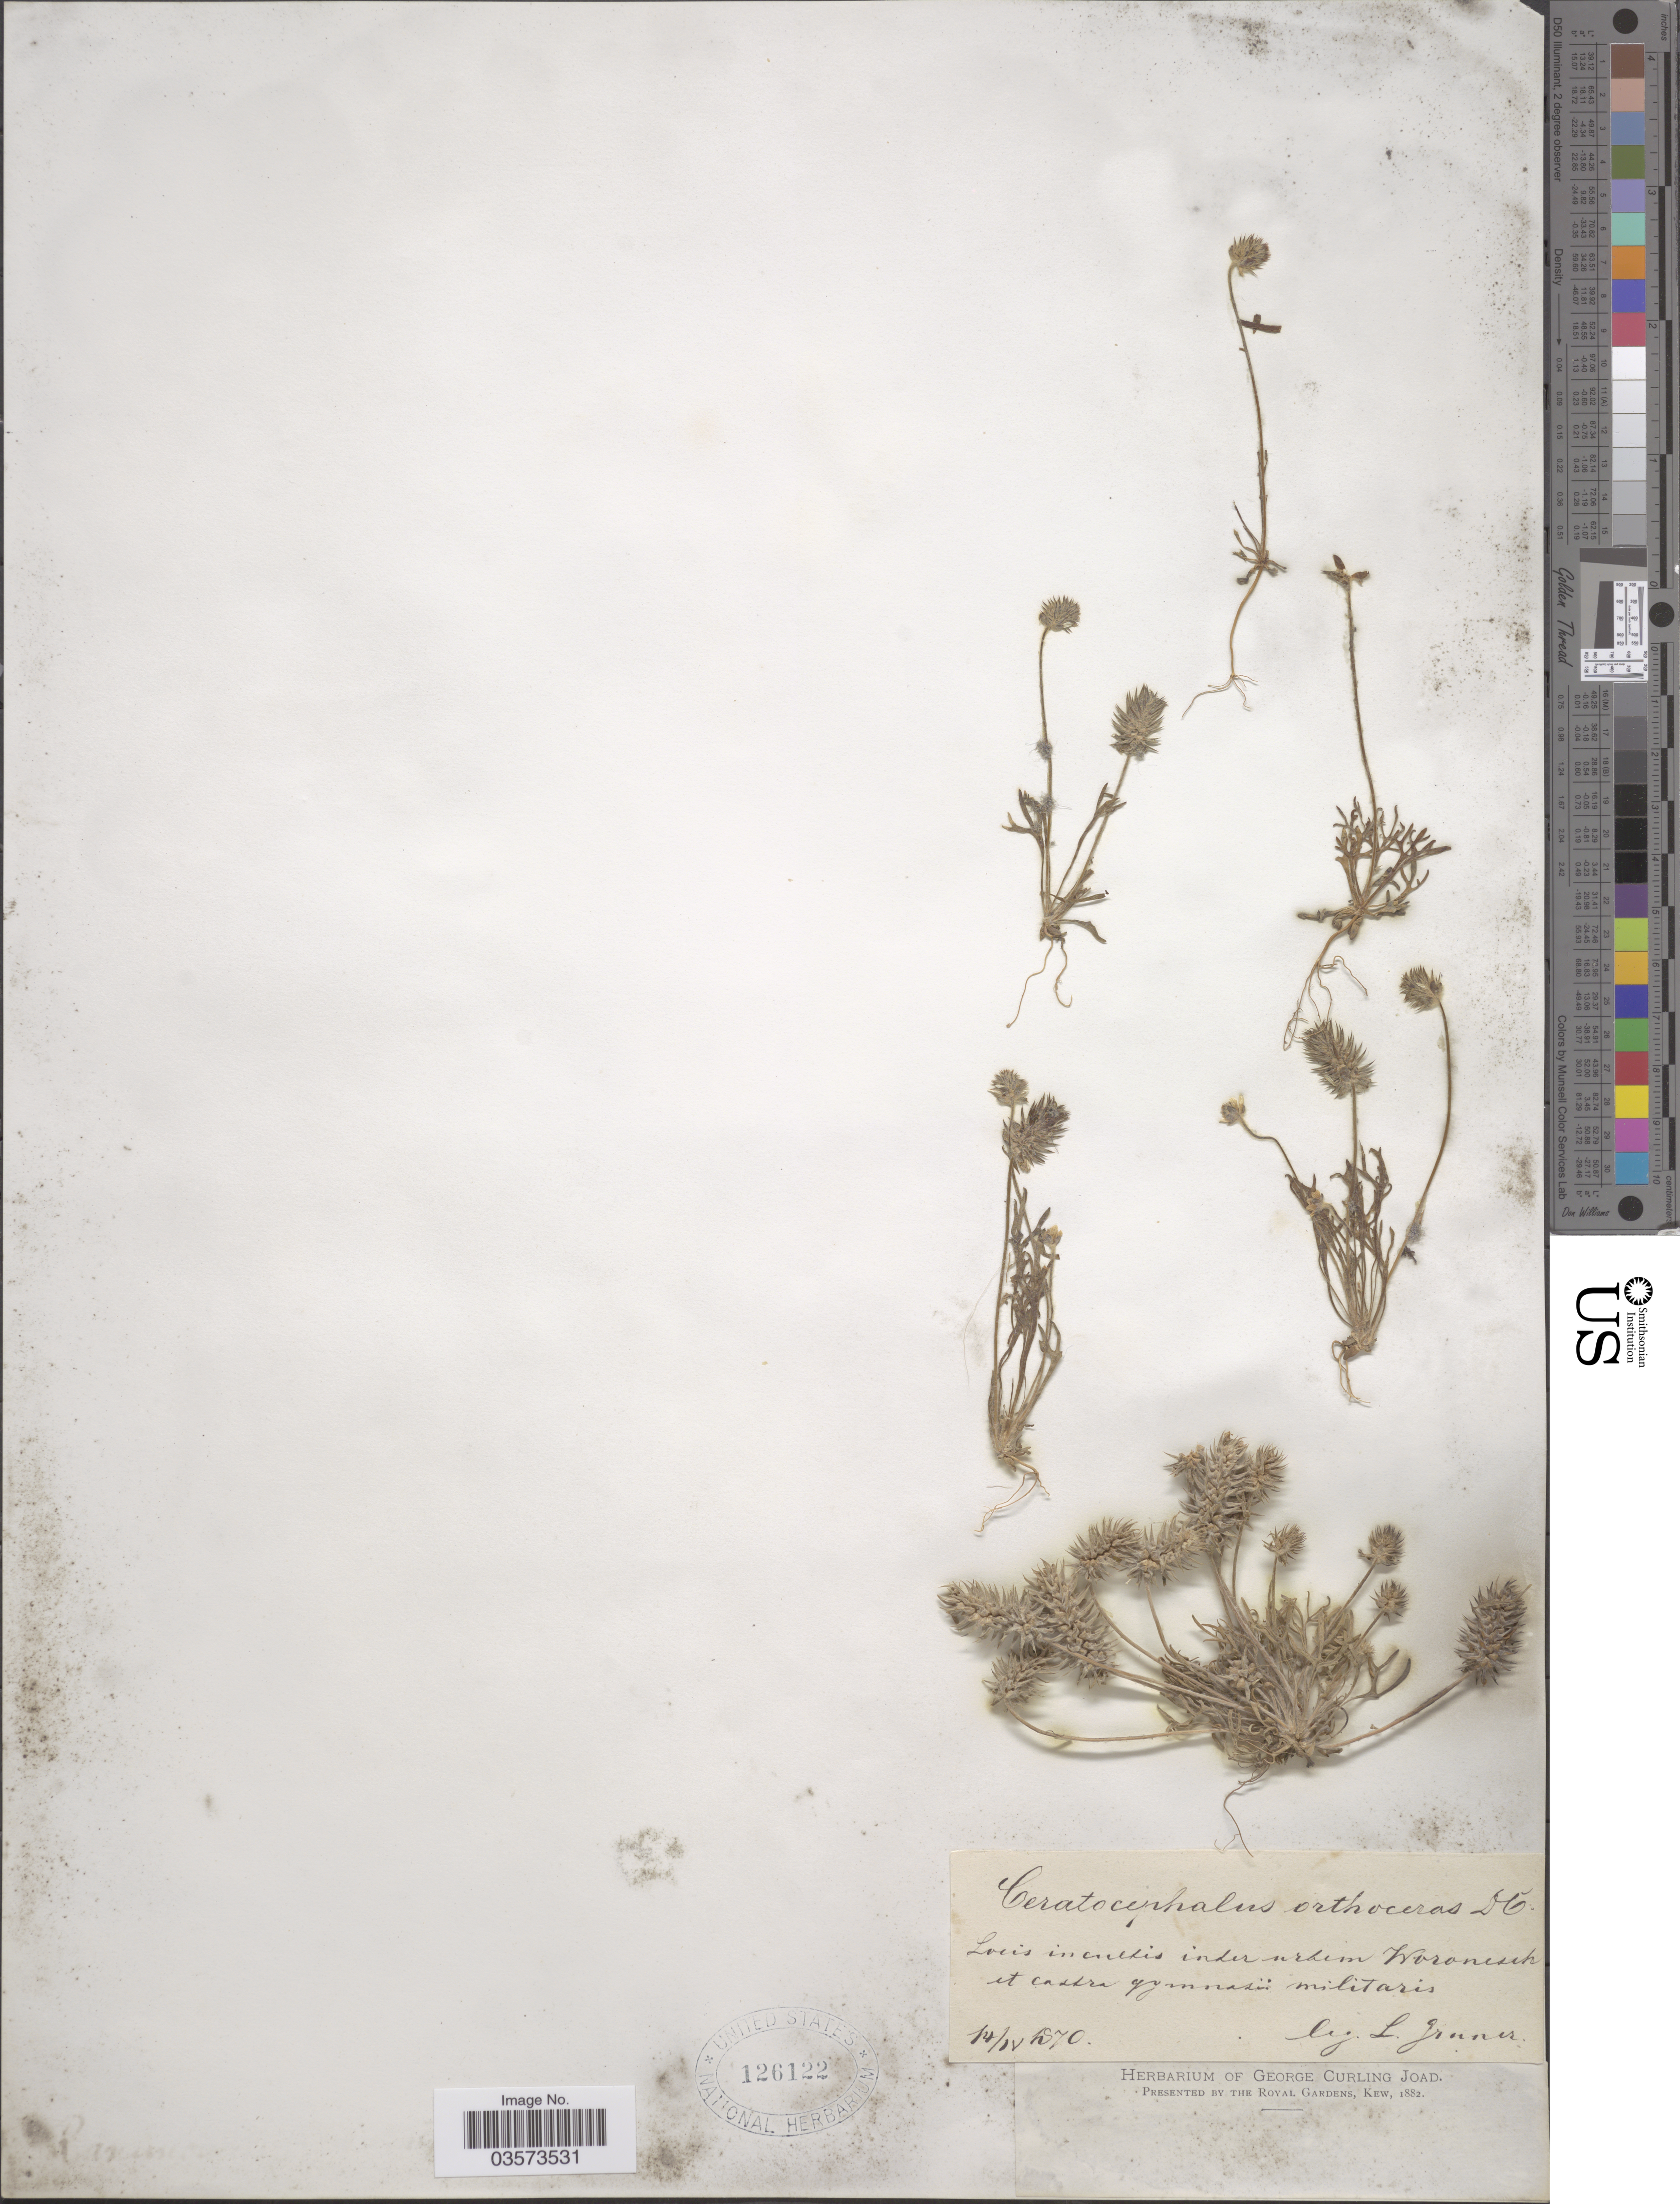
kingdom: Plantae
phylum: Tracheophyta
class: Magnoliopsida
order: Ranunculales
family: Ranunculaceae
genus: Ceratocephalus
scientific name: Ceratocephalus orthoceras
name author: DC.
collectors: L. F. Gruner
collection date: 1870-04-14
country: Russian Federation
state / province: Voronezh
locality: Inter urbem Woronesch et castra gymnasii militaris.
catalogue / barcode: US 126122